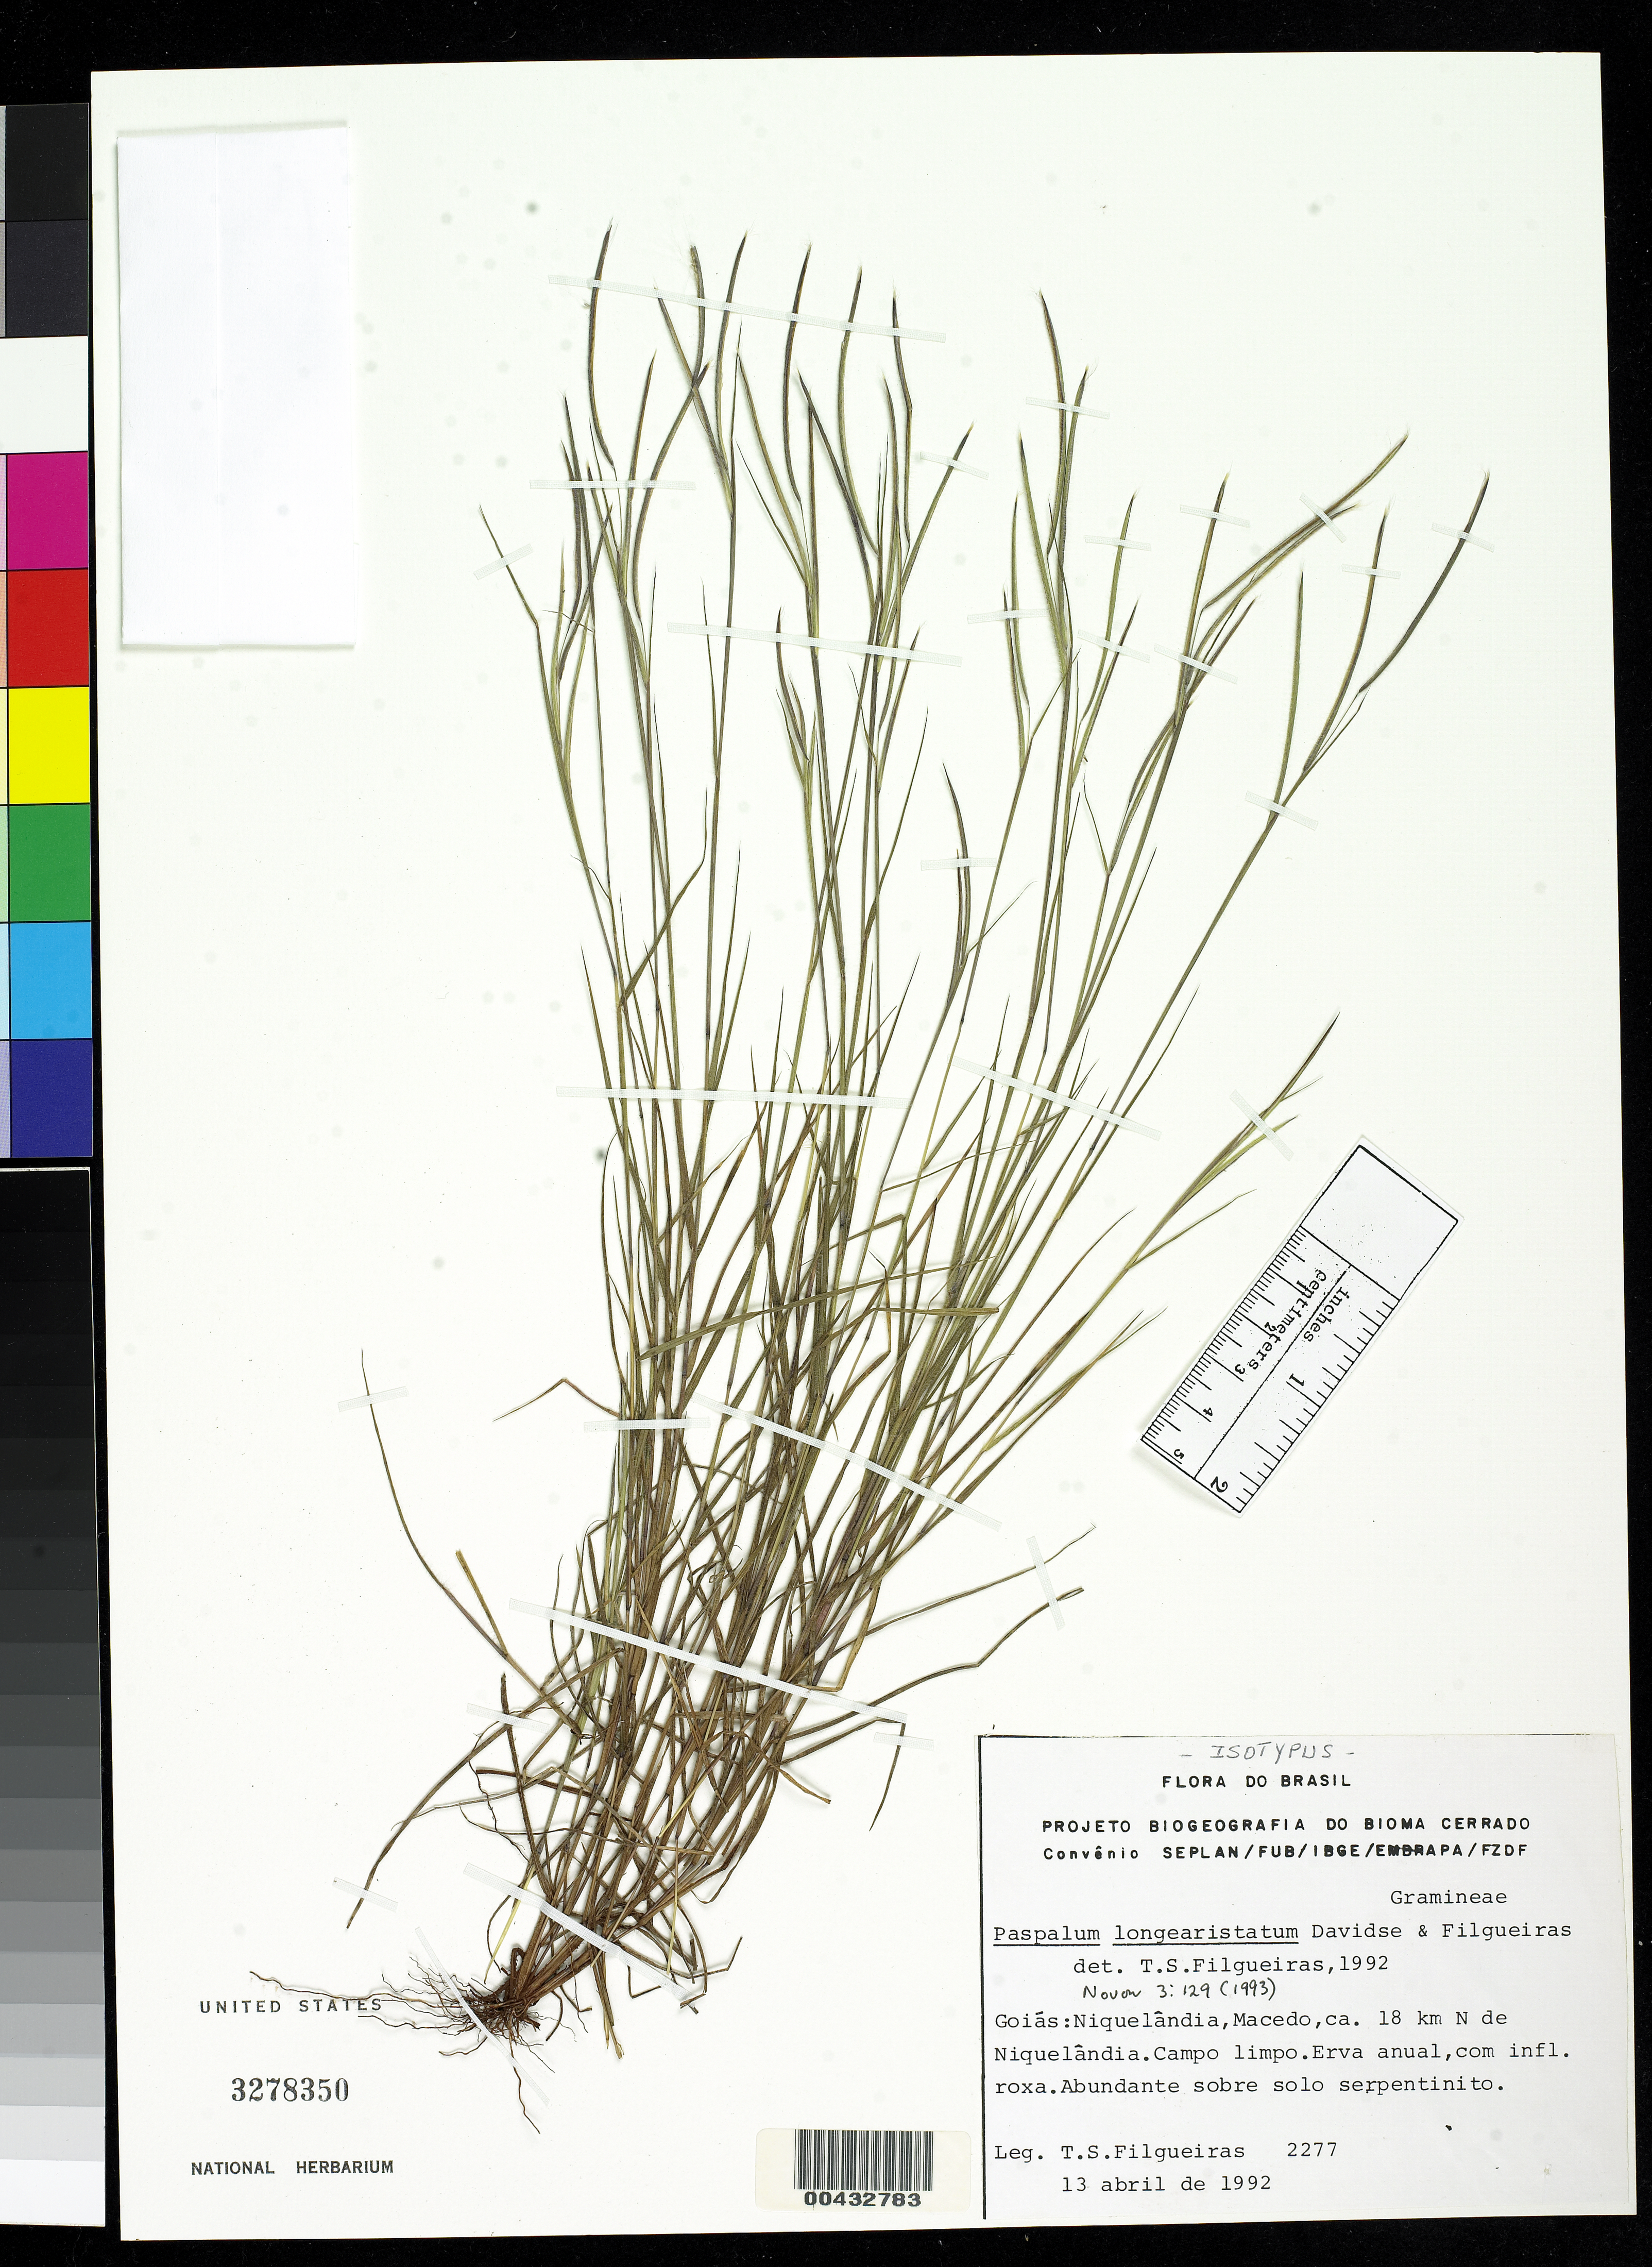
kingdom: Plantae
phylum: Tracheophyta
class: Liliopsida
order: Poales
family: Poaceae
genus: Paspalum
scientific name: Paspalum longiaristatum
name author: Davidse & Filg.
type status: Isotype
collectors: T. S. Filgueiras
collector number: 2277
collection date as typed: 13 Apr 1992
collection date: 1992-04-13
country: Brazil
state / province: Goiás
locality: Niquelandia, Macedo, ca. 18 km N of Niquelandia.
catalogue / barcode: US 3278350